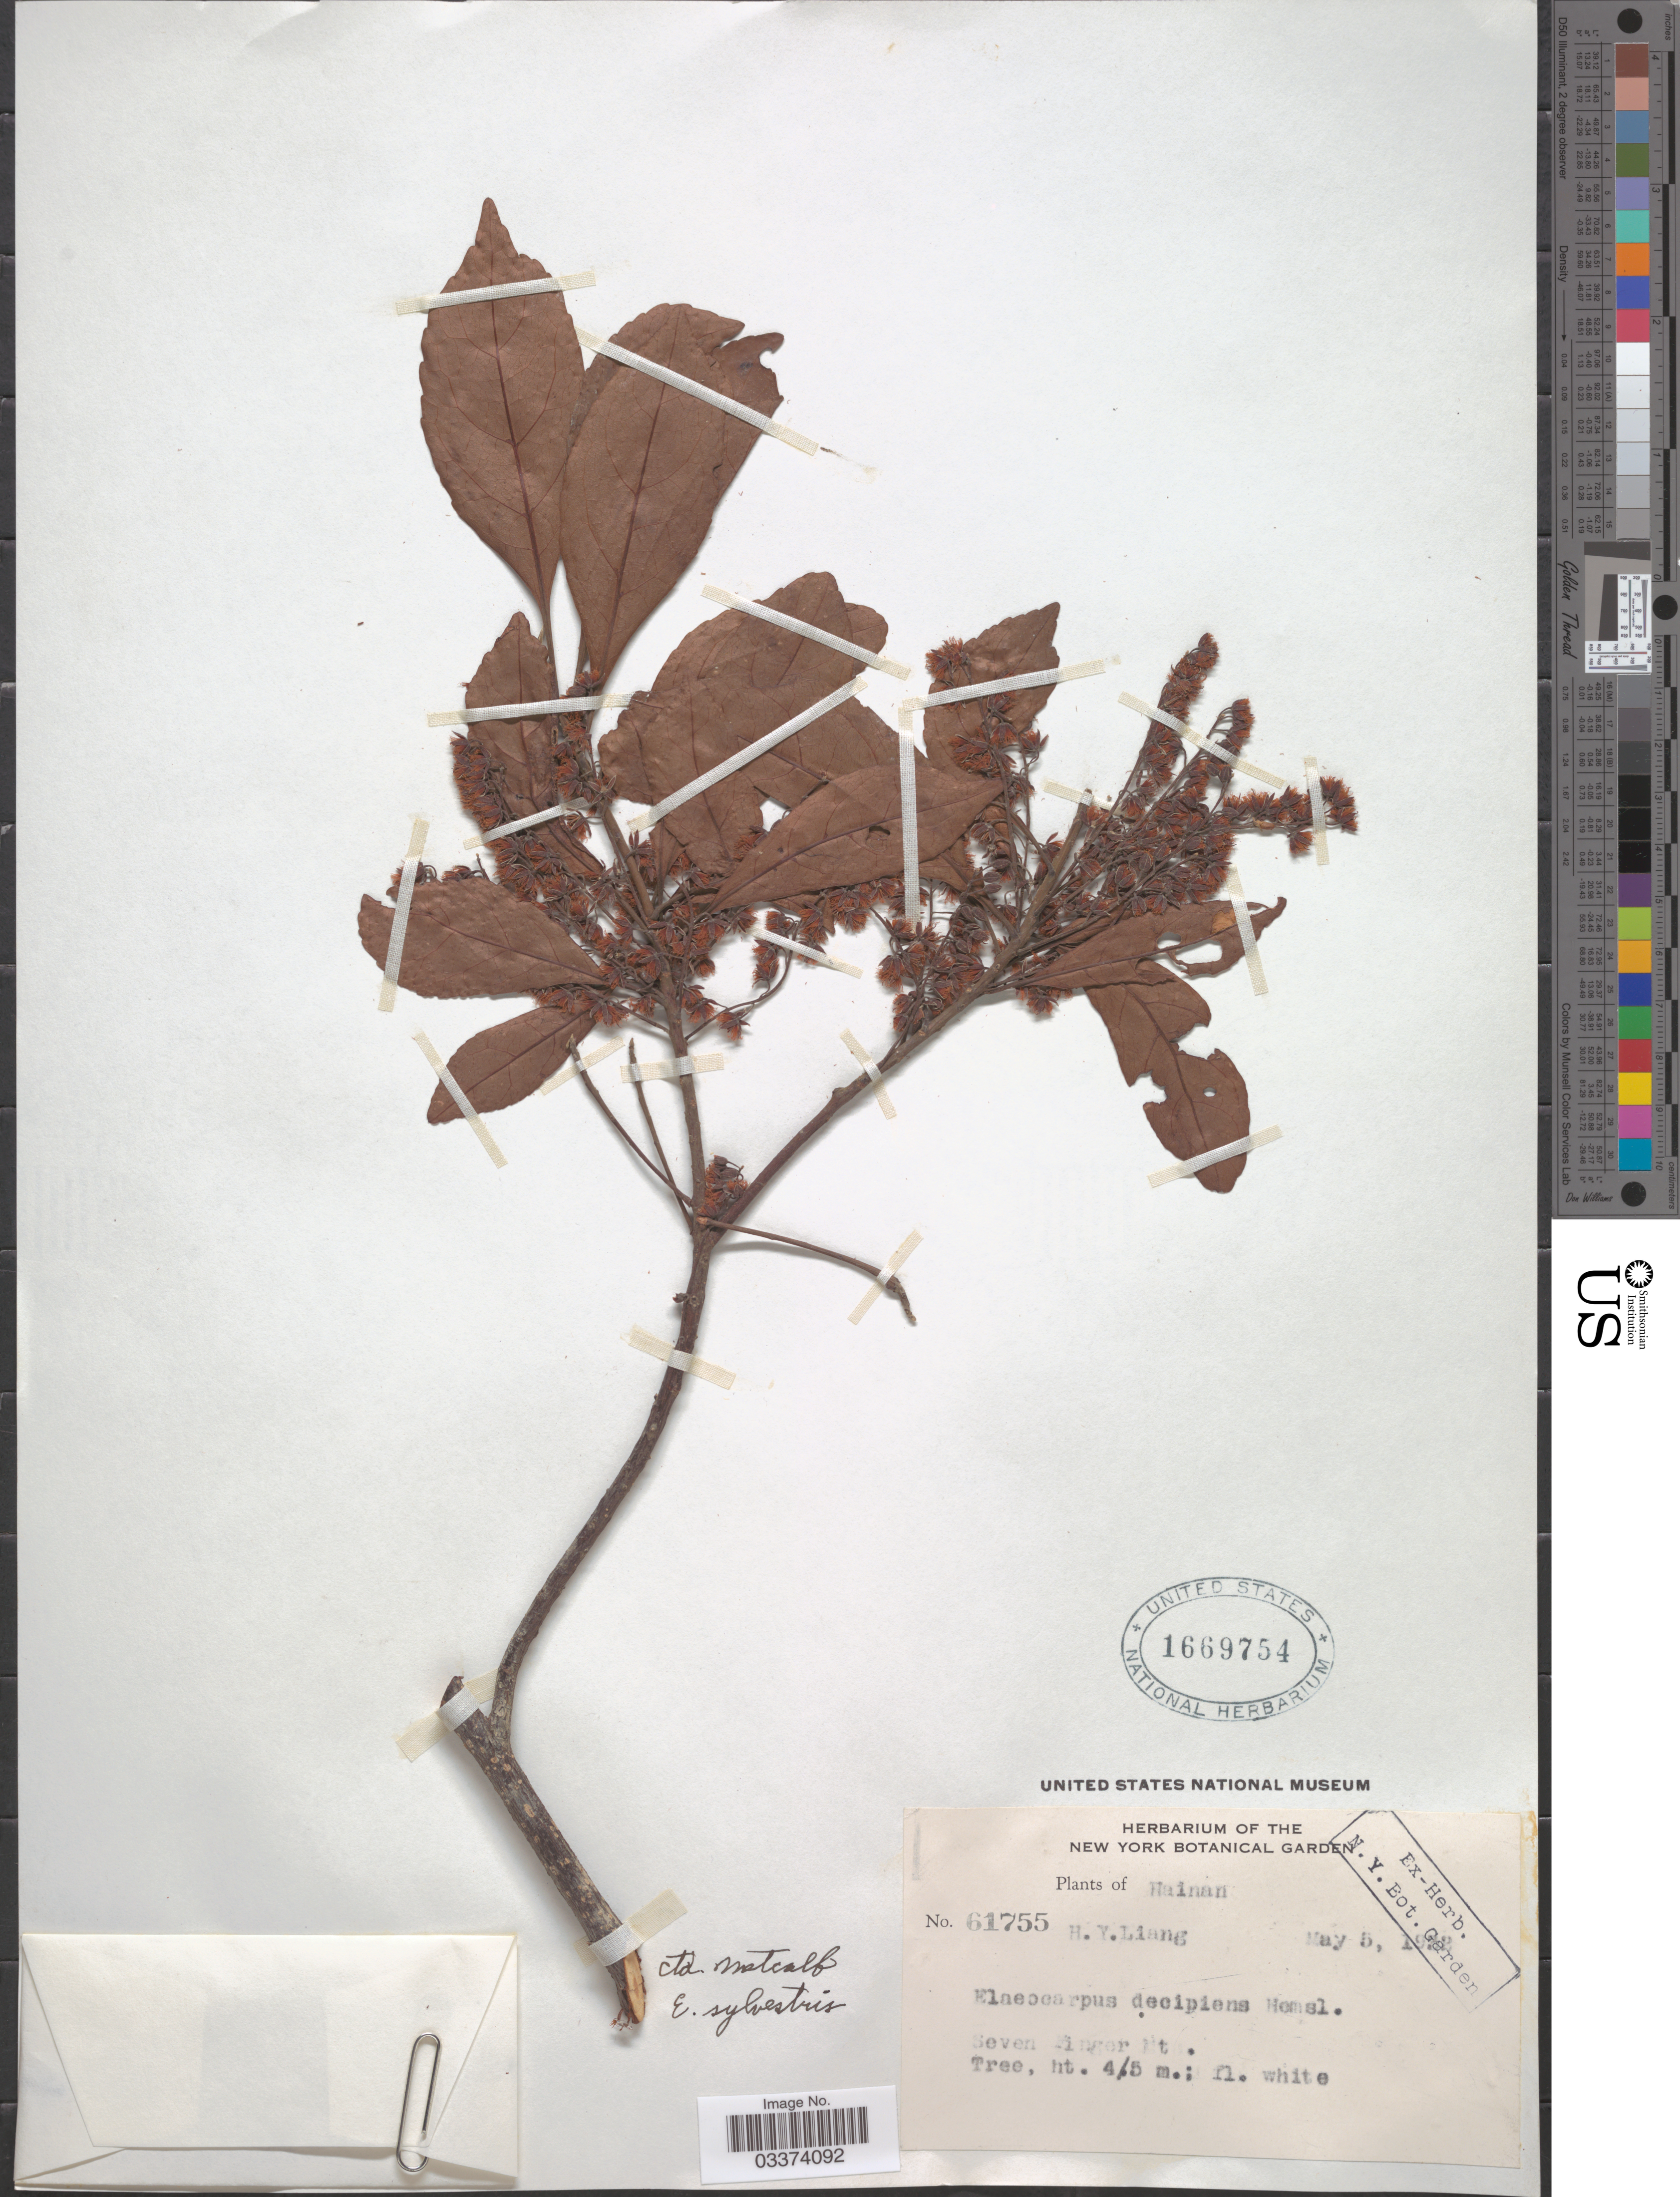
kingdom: Plantae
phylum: Tracheophyta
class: Magnoliopsida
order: Oxalidales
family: Elaeocarpaceae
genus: Elaeocarpus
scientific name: Elaeocarpus sylvestris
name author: (Lour.) Poir.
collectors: H. Y. Liang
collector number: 61755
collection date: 1932-05-05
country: China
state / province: Hainan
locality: Seven Finger Mt.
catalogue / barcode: US 1669754